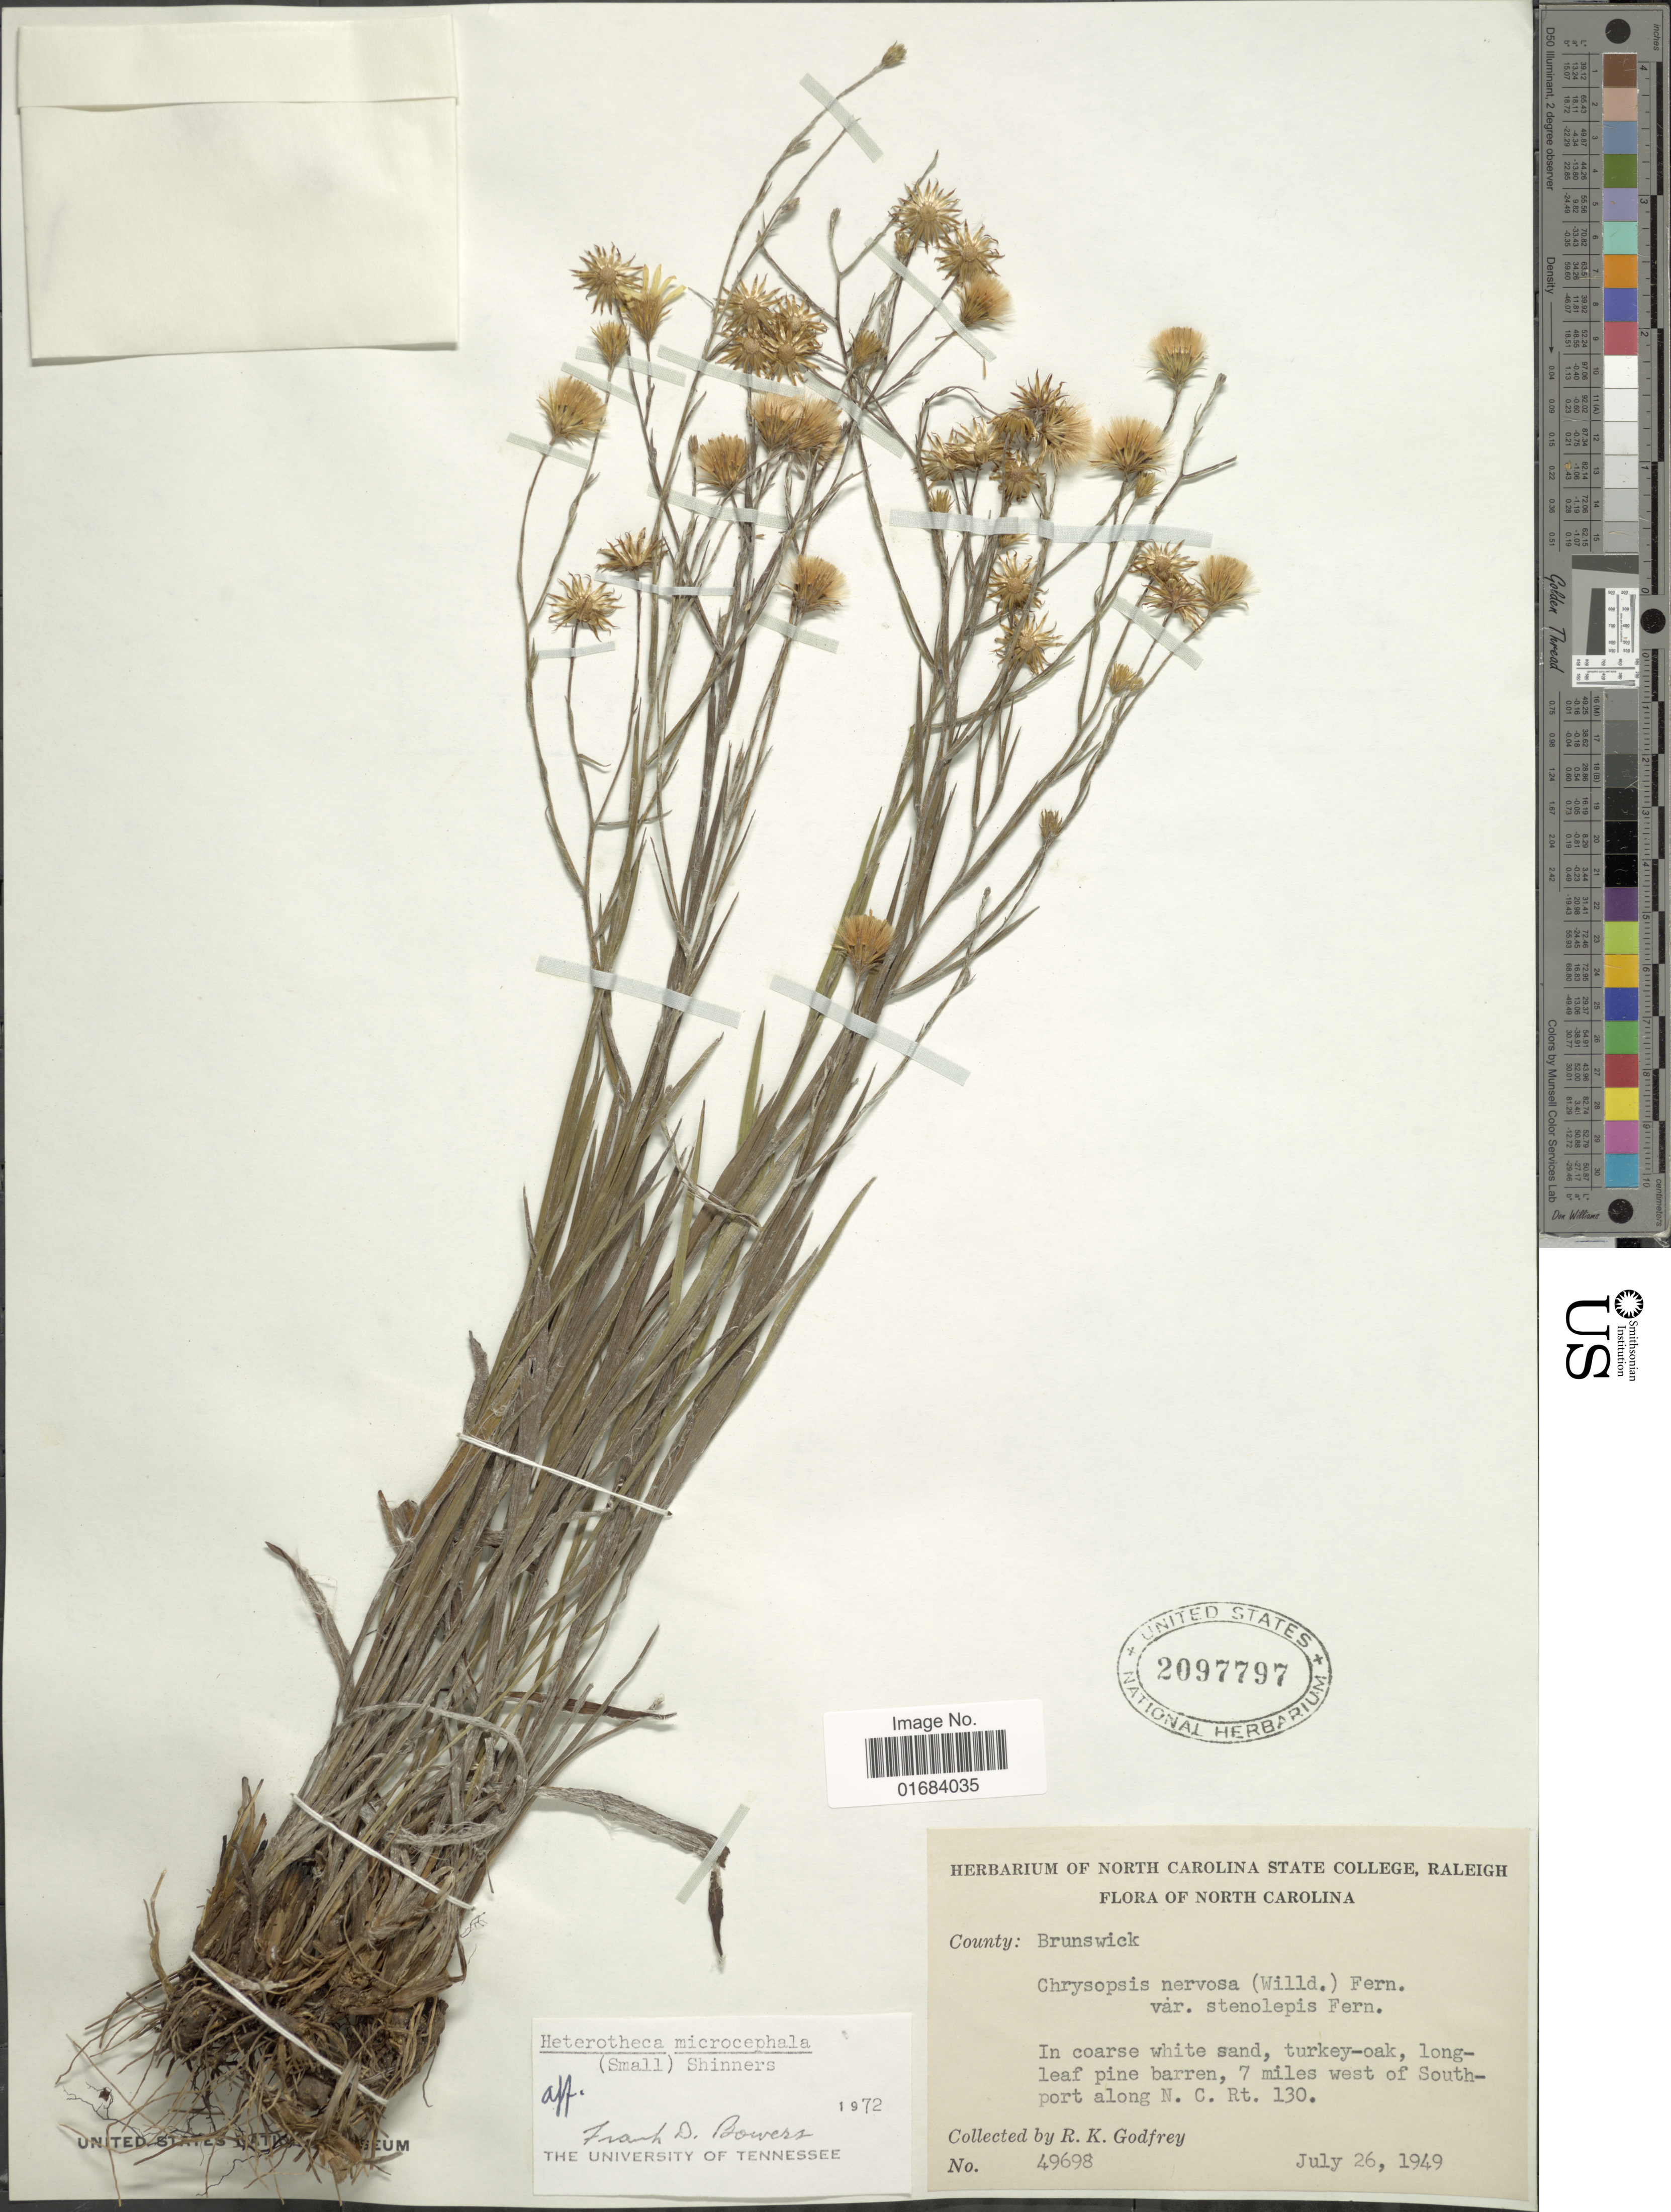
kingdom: Plantae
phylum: Tracheophyta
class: Magnoliopsida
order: Asterales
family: Asteraceae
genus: Pityopsis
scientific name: Pityopsis microcephala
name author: Small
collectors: R. K. Godfrey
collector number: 49698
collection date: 1949-07-26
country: United States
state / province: North Carolina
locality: County: Brunswick, 7 miles west of Southport along N.C. Rt. 130.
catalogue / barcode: US 2097797